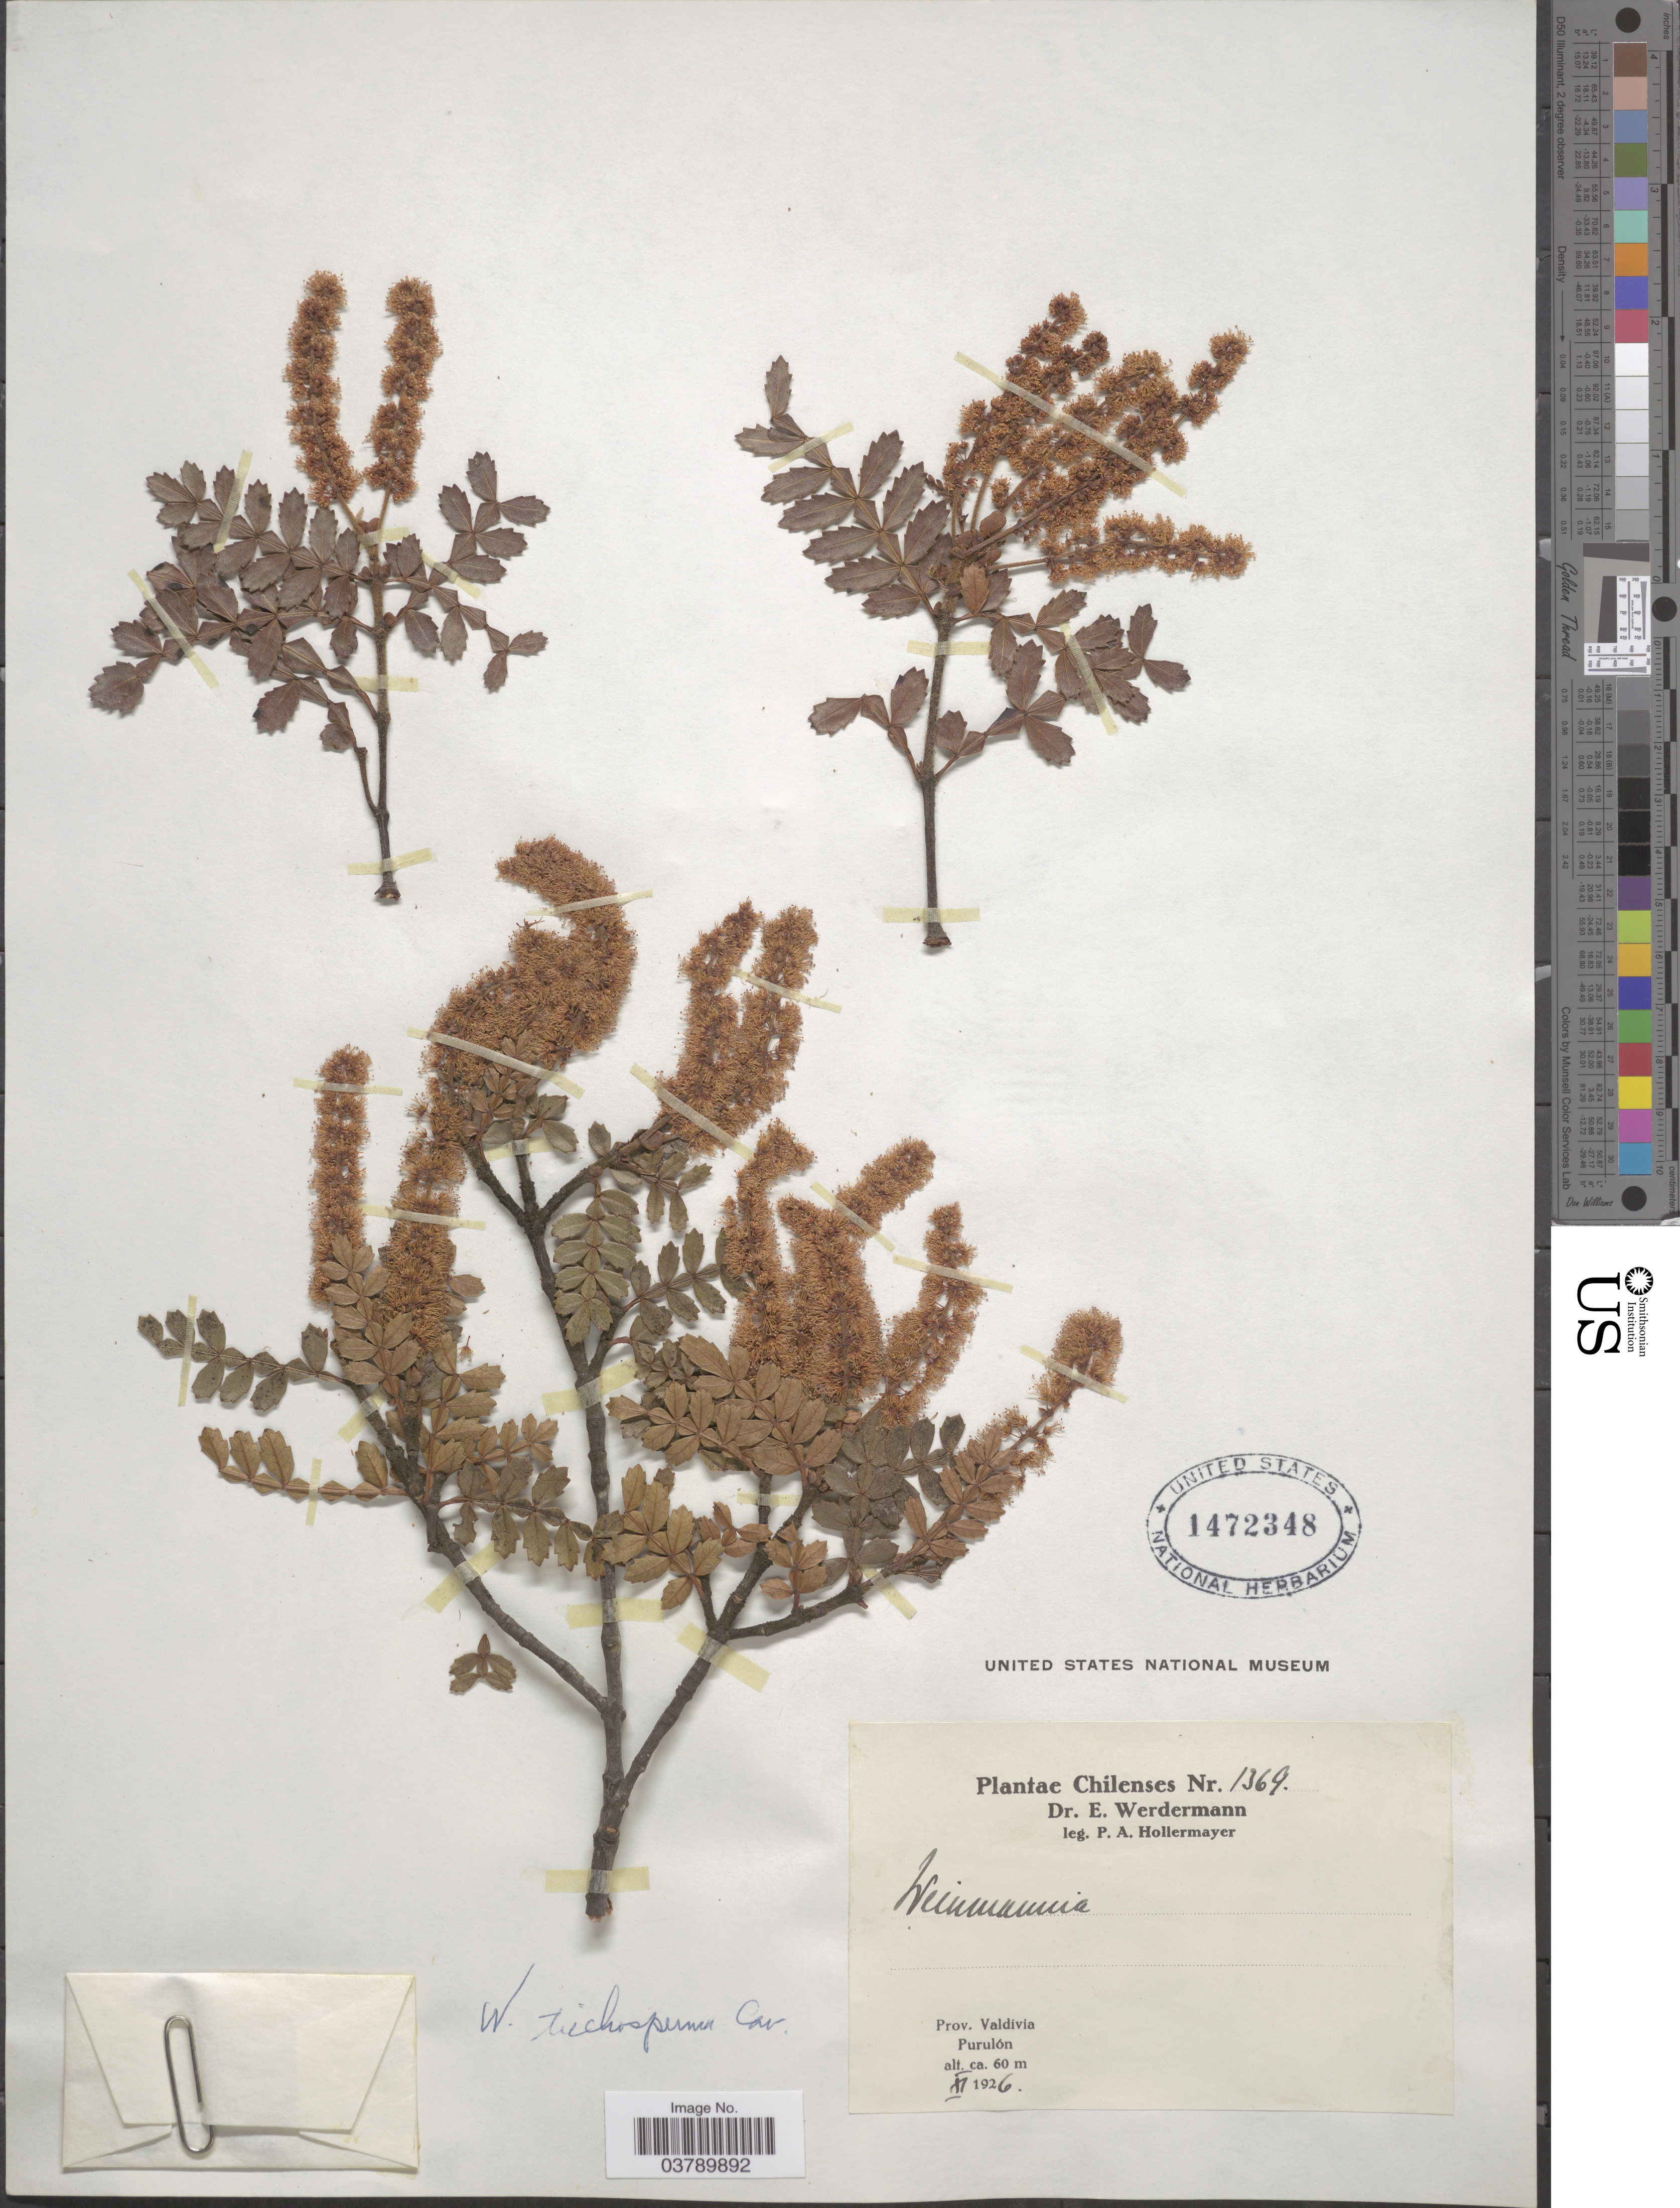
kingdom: Plantae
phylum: Tracheophyta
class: Magnoliopsida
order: Oxalidales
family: Cunoniaceae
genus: Weinmannia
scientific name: Weinmannia trichosperma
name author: Cav.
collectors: P. Hollermayer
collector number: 1369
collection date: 1926-11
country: Chile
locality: Prov. Valdivia. Purulón.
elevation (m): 60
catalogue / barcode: US 1472348